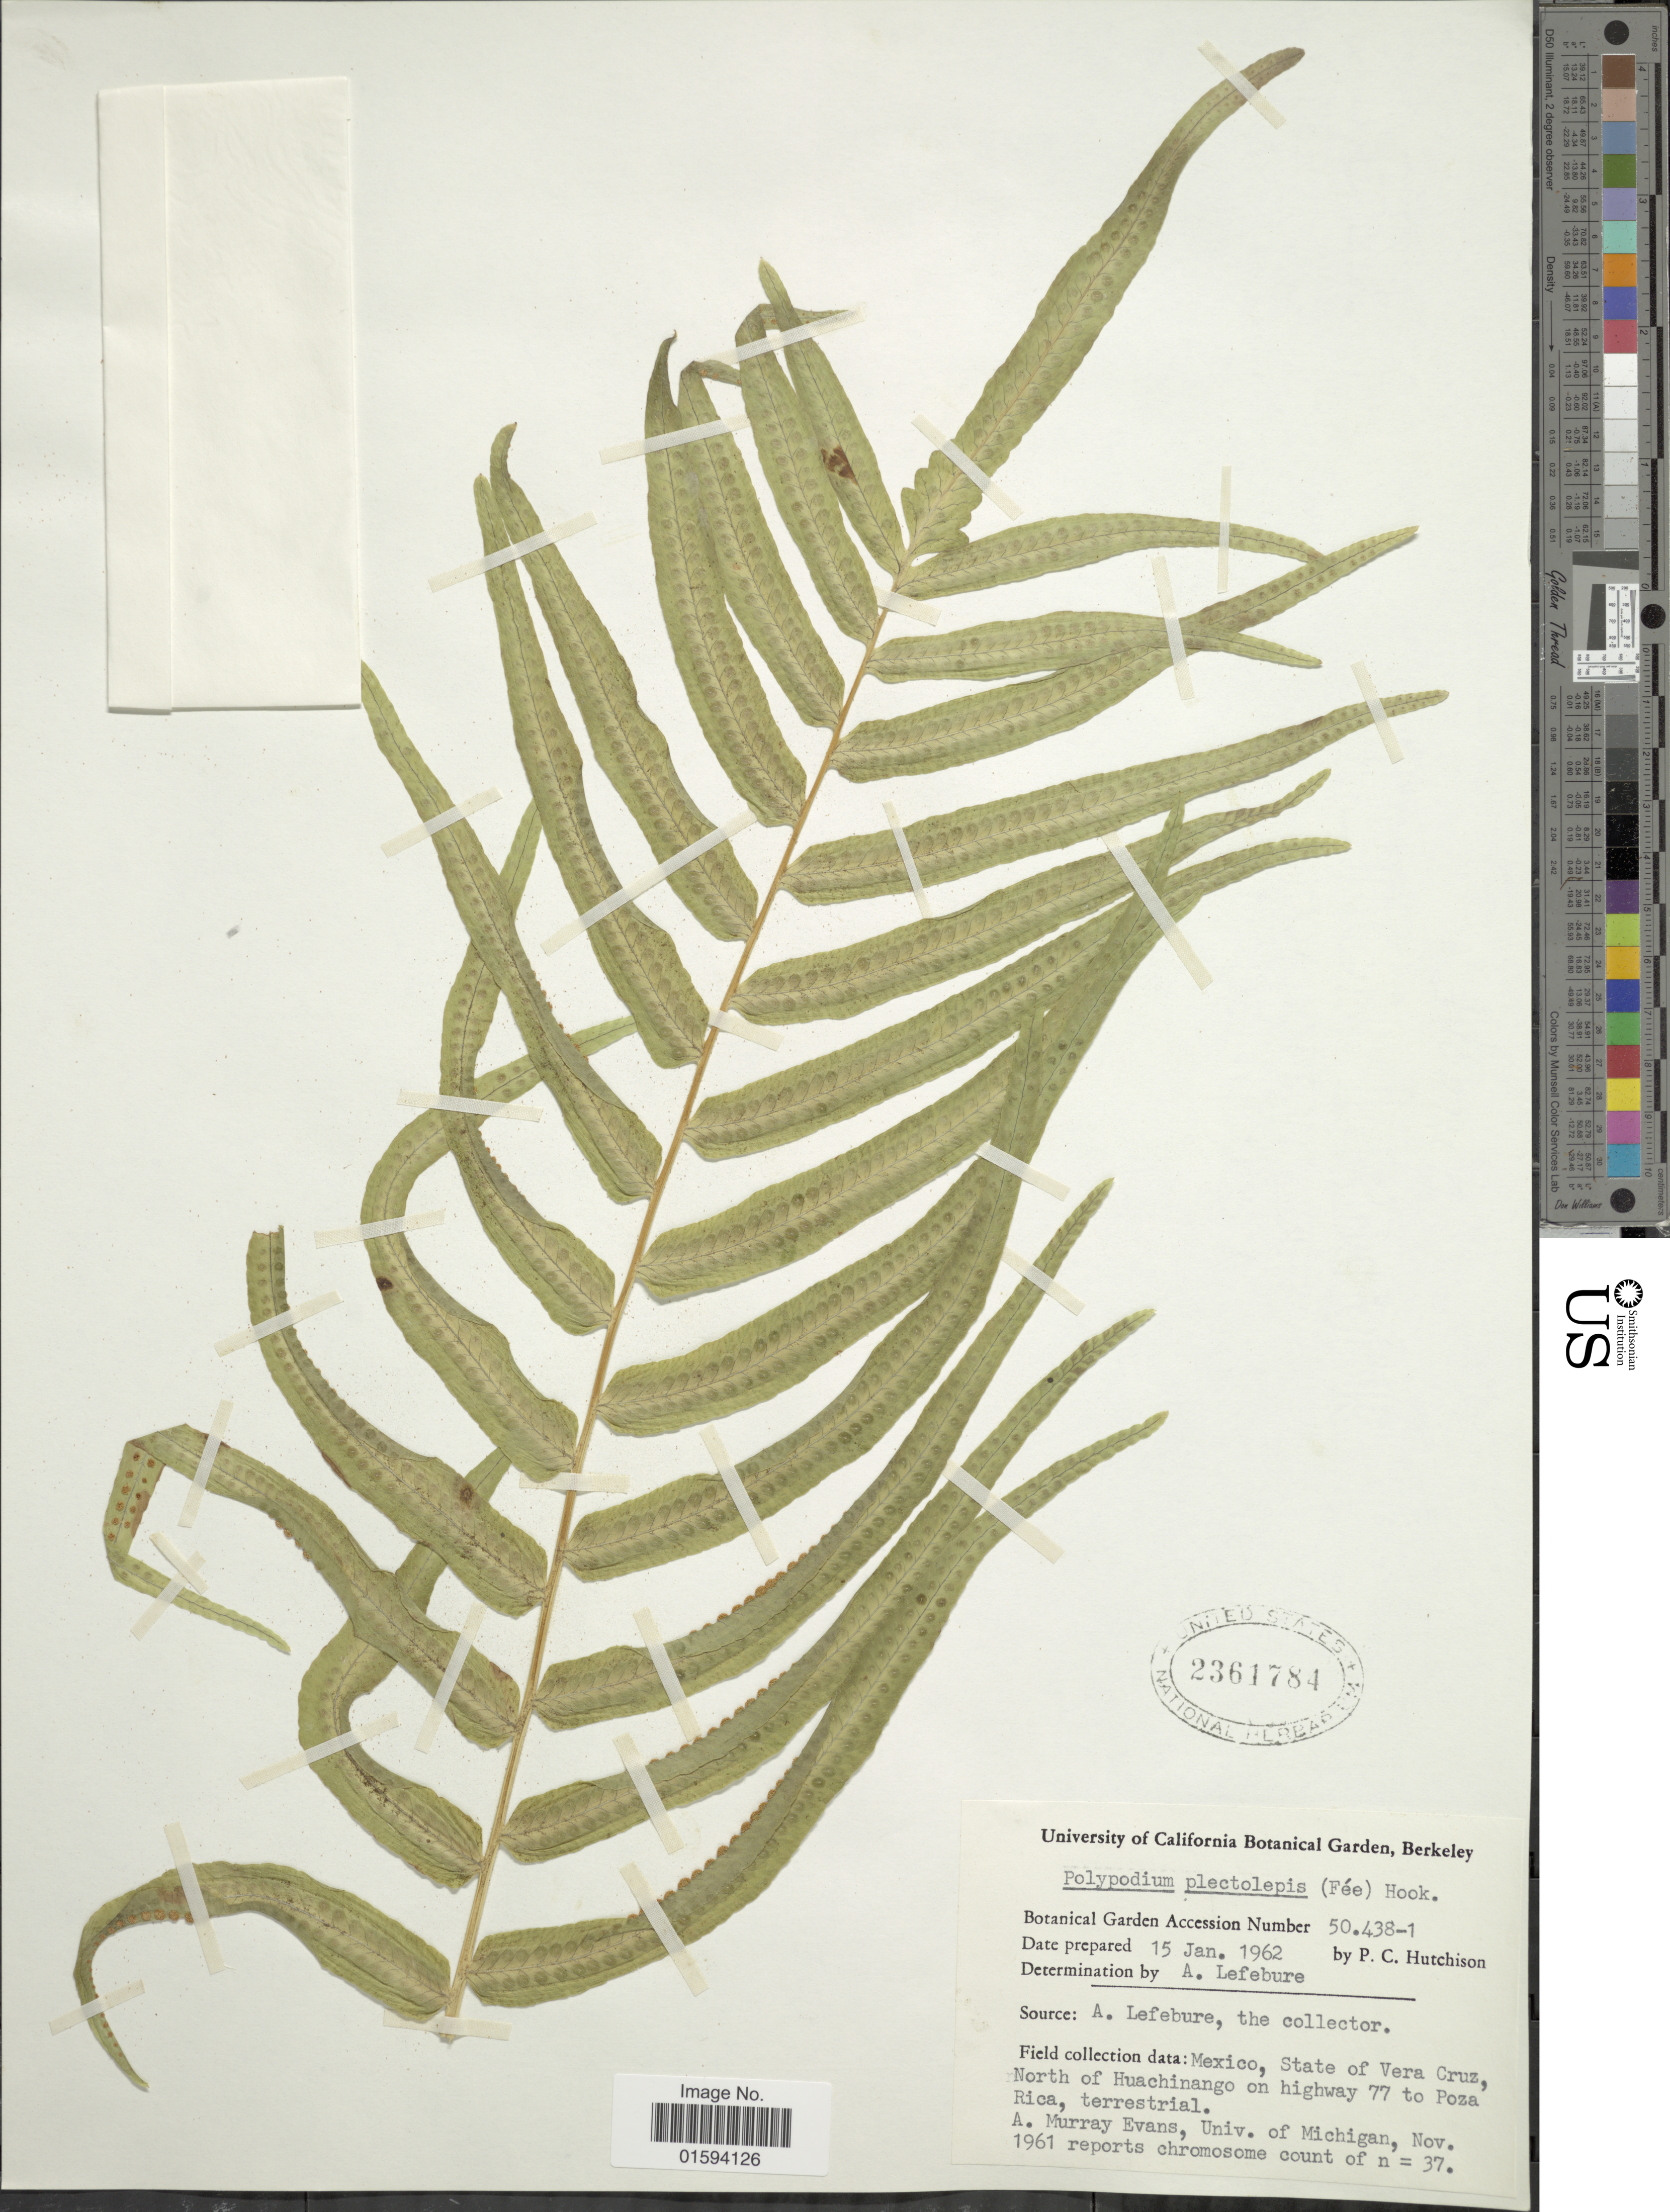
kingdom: Plantae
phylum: Tracheophyta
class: Polypodiopsida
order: Polypodiales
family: Polypodiaceae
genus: Polypodium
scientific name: Polypodium plectolepis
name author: (Fée) Hook.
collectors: P. C. Hutchison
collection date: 1962-01-15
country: United States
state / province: California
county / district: Alameda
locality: University of California Botanical Garden, Berkeley, Botanical Garden Accession Number 50.438-1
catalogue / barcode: US 2361784